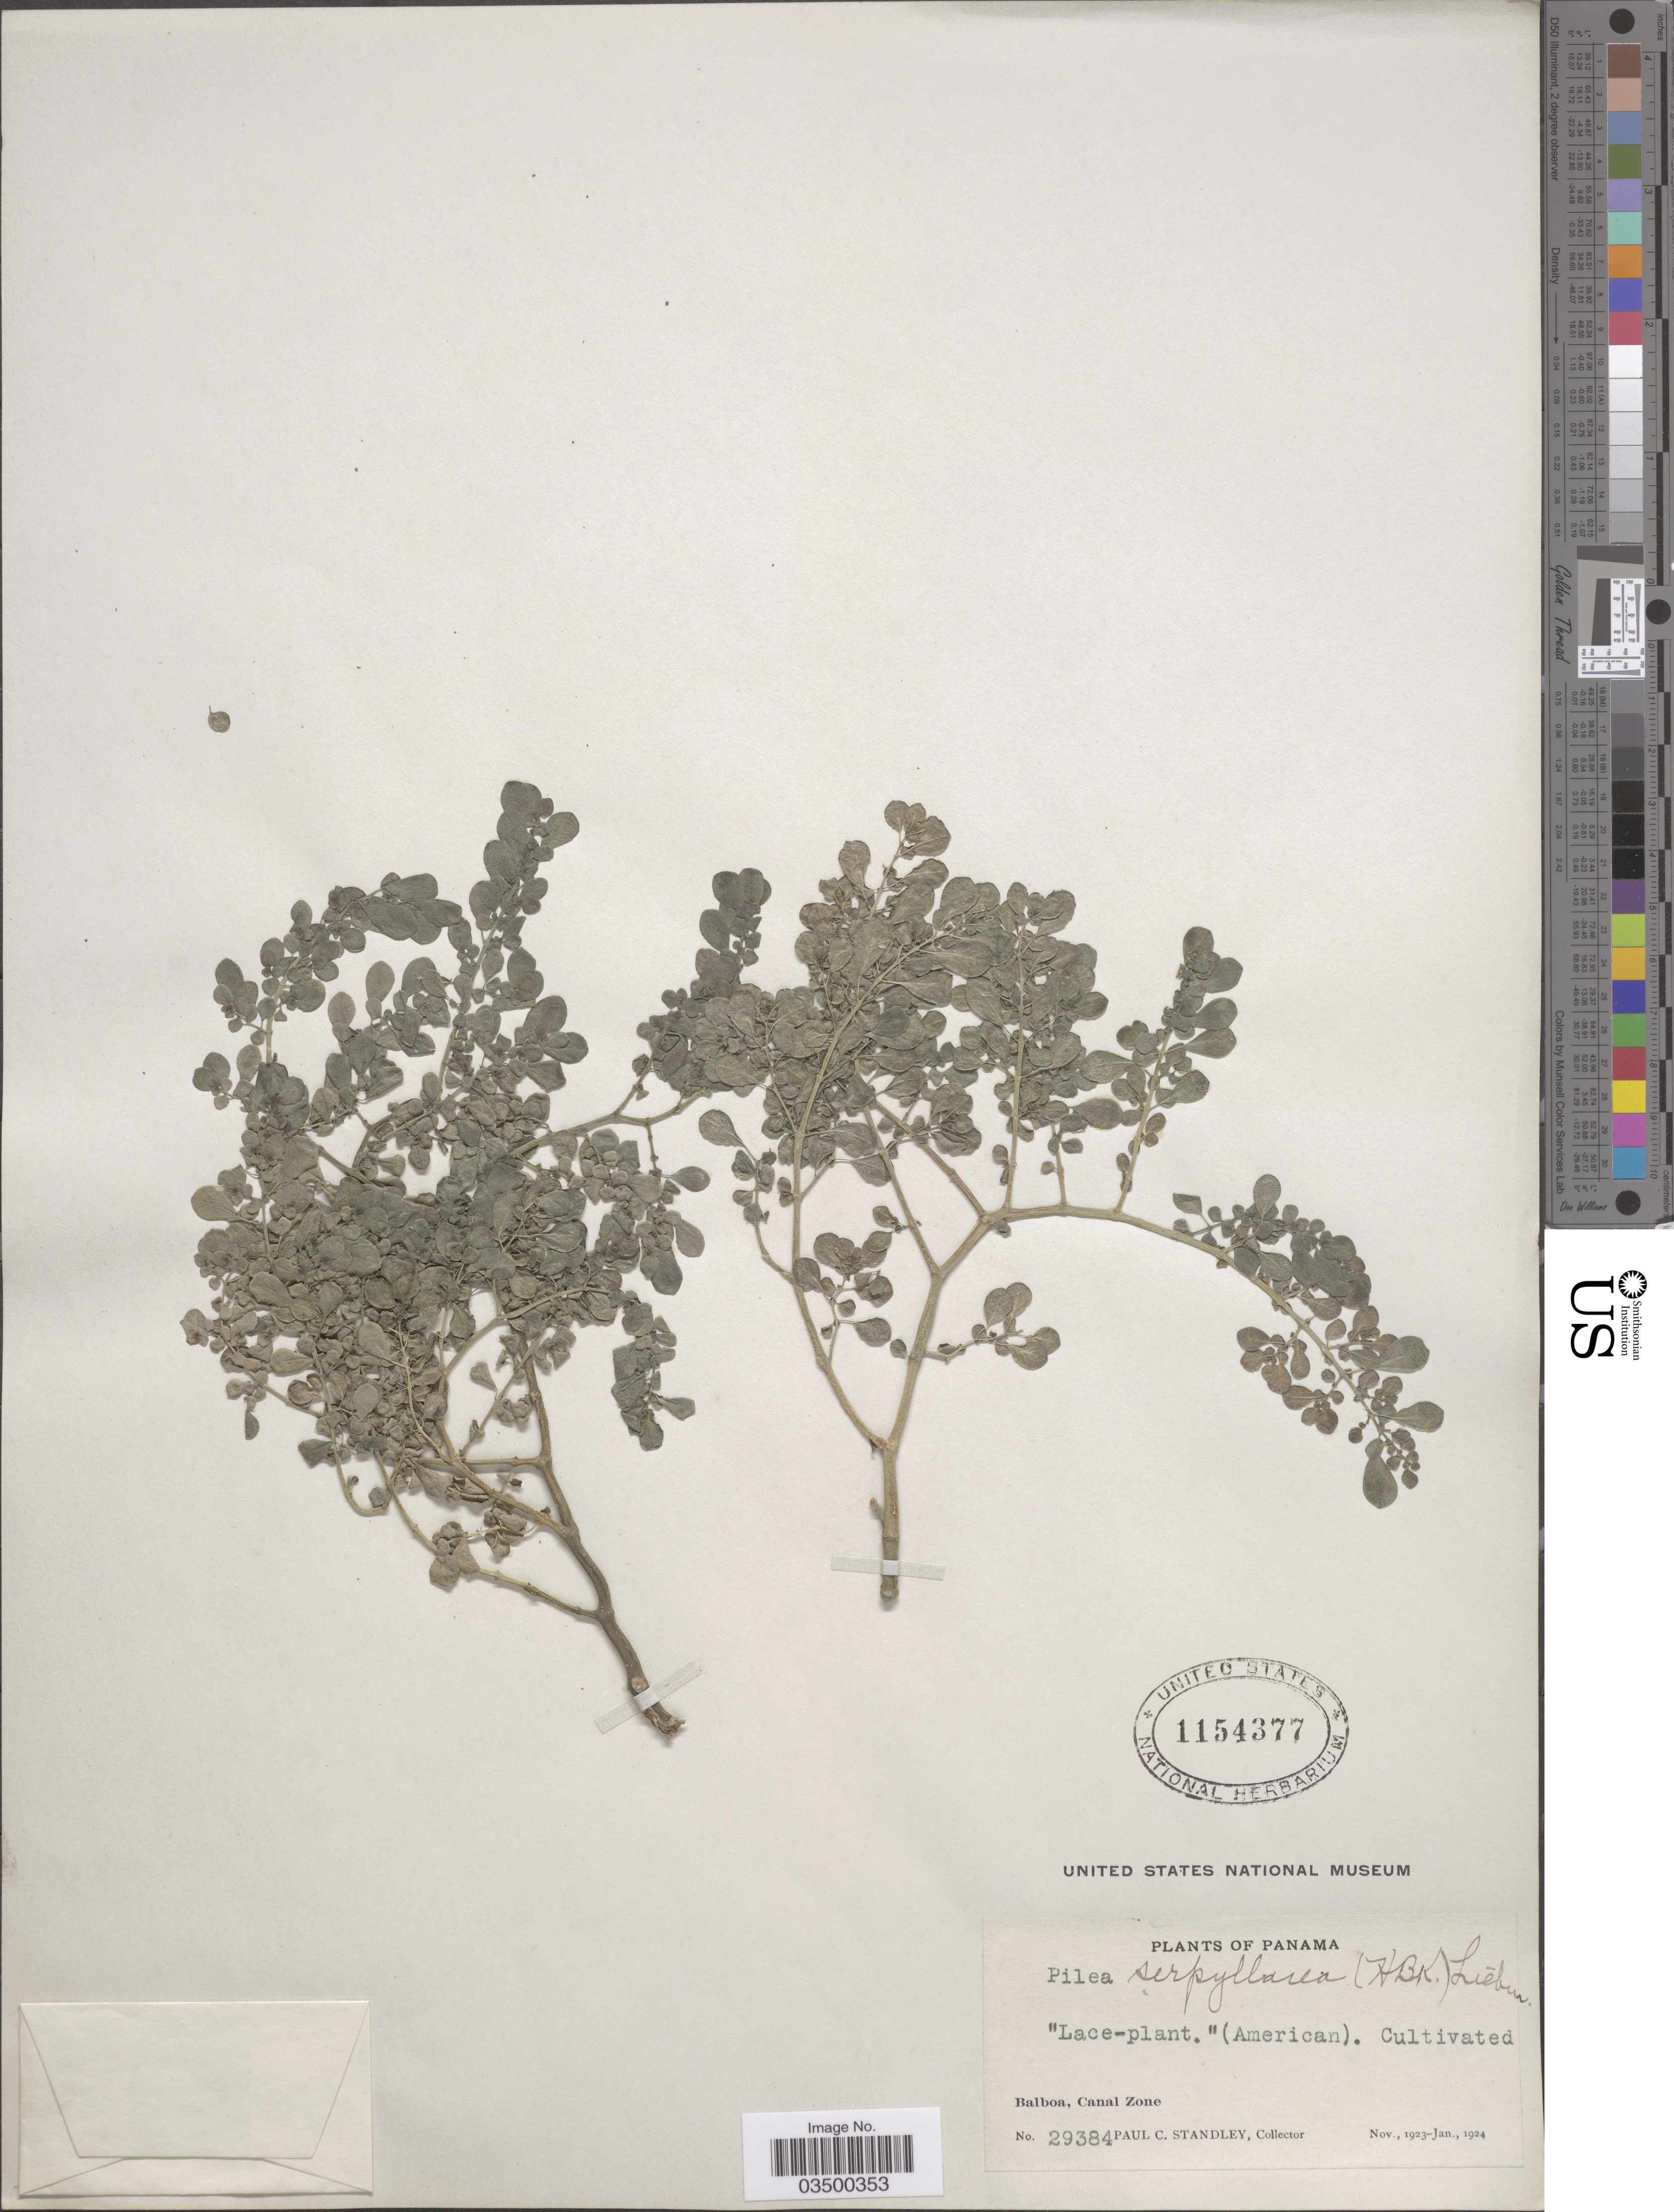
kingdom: Plantae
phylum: Tracheophyta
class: Magnoliopsida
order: Rosales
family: Urticaceae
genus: Pilea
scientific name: Pilea microphylla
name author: (L.) Liebm.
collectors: P. C. Standley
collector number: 29384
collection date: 1923-11/1924-01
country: Panama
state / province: Colón / Panamá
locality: Balboa, Canal Zone.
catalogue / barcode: US 1154377